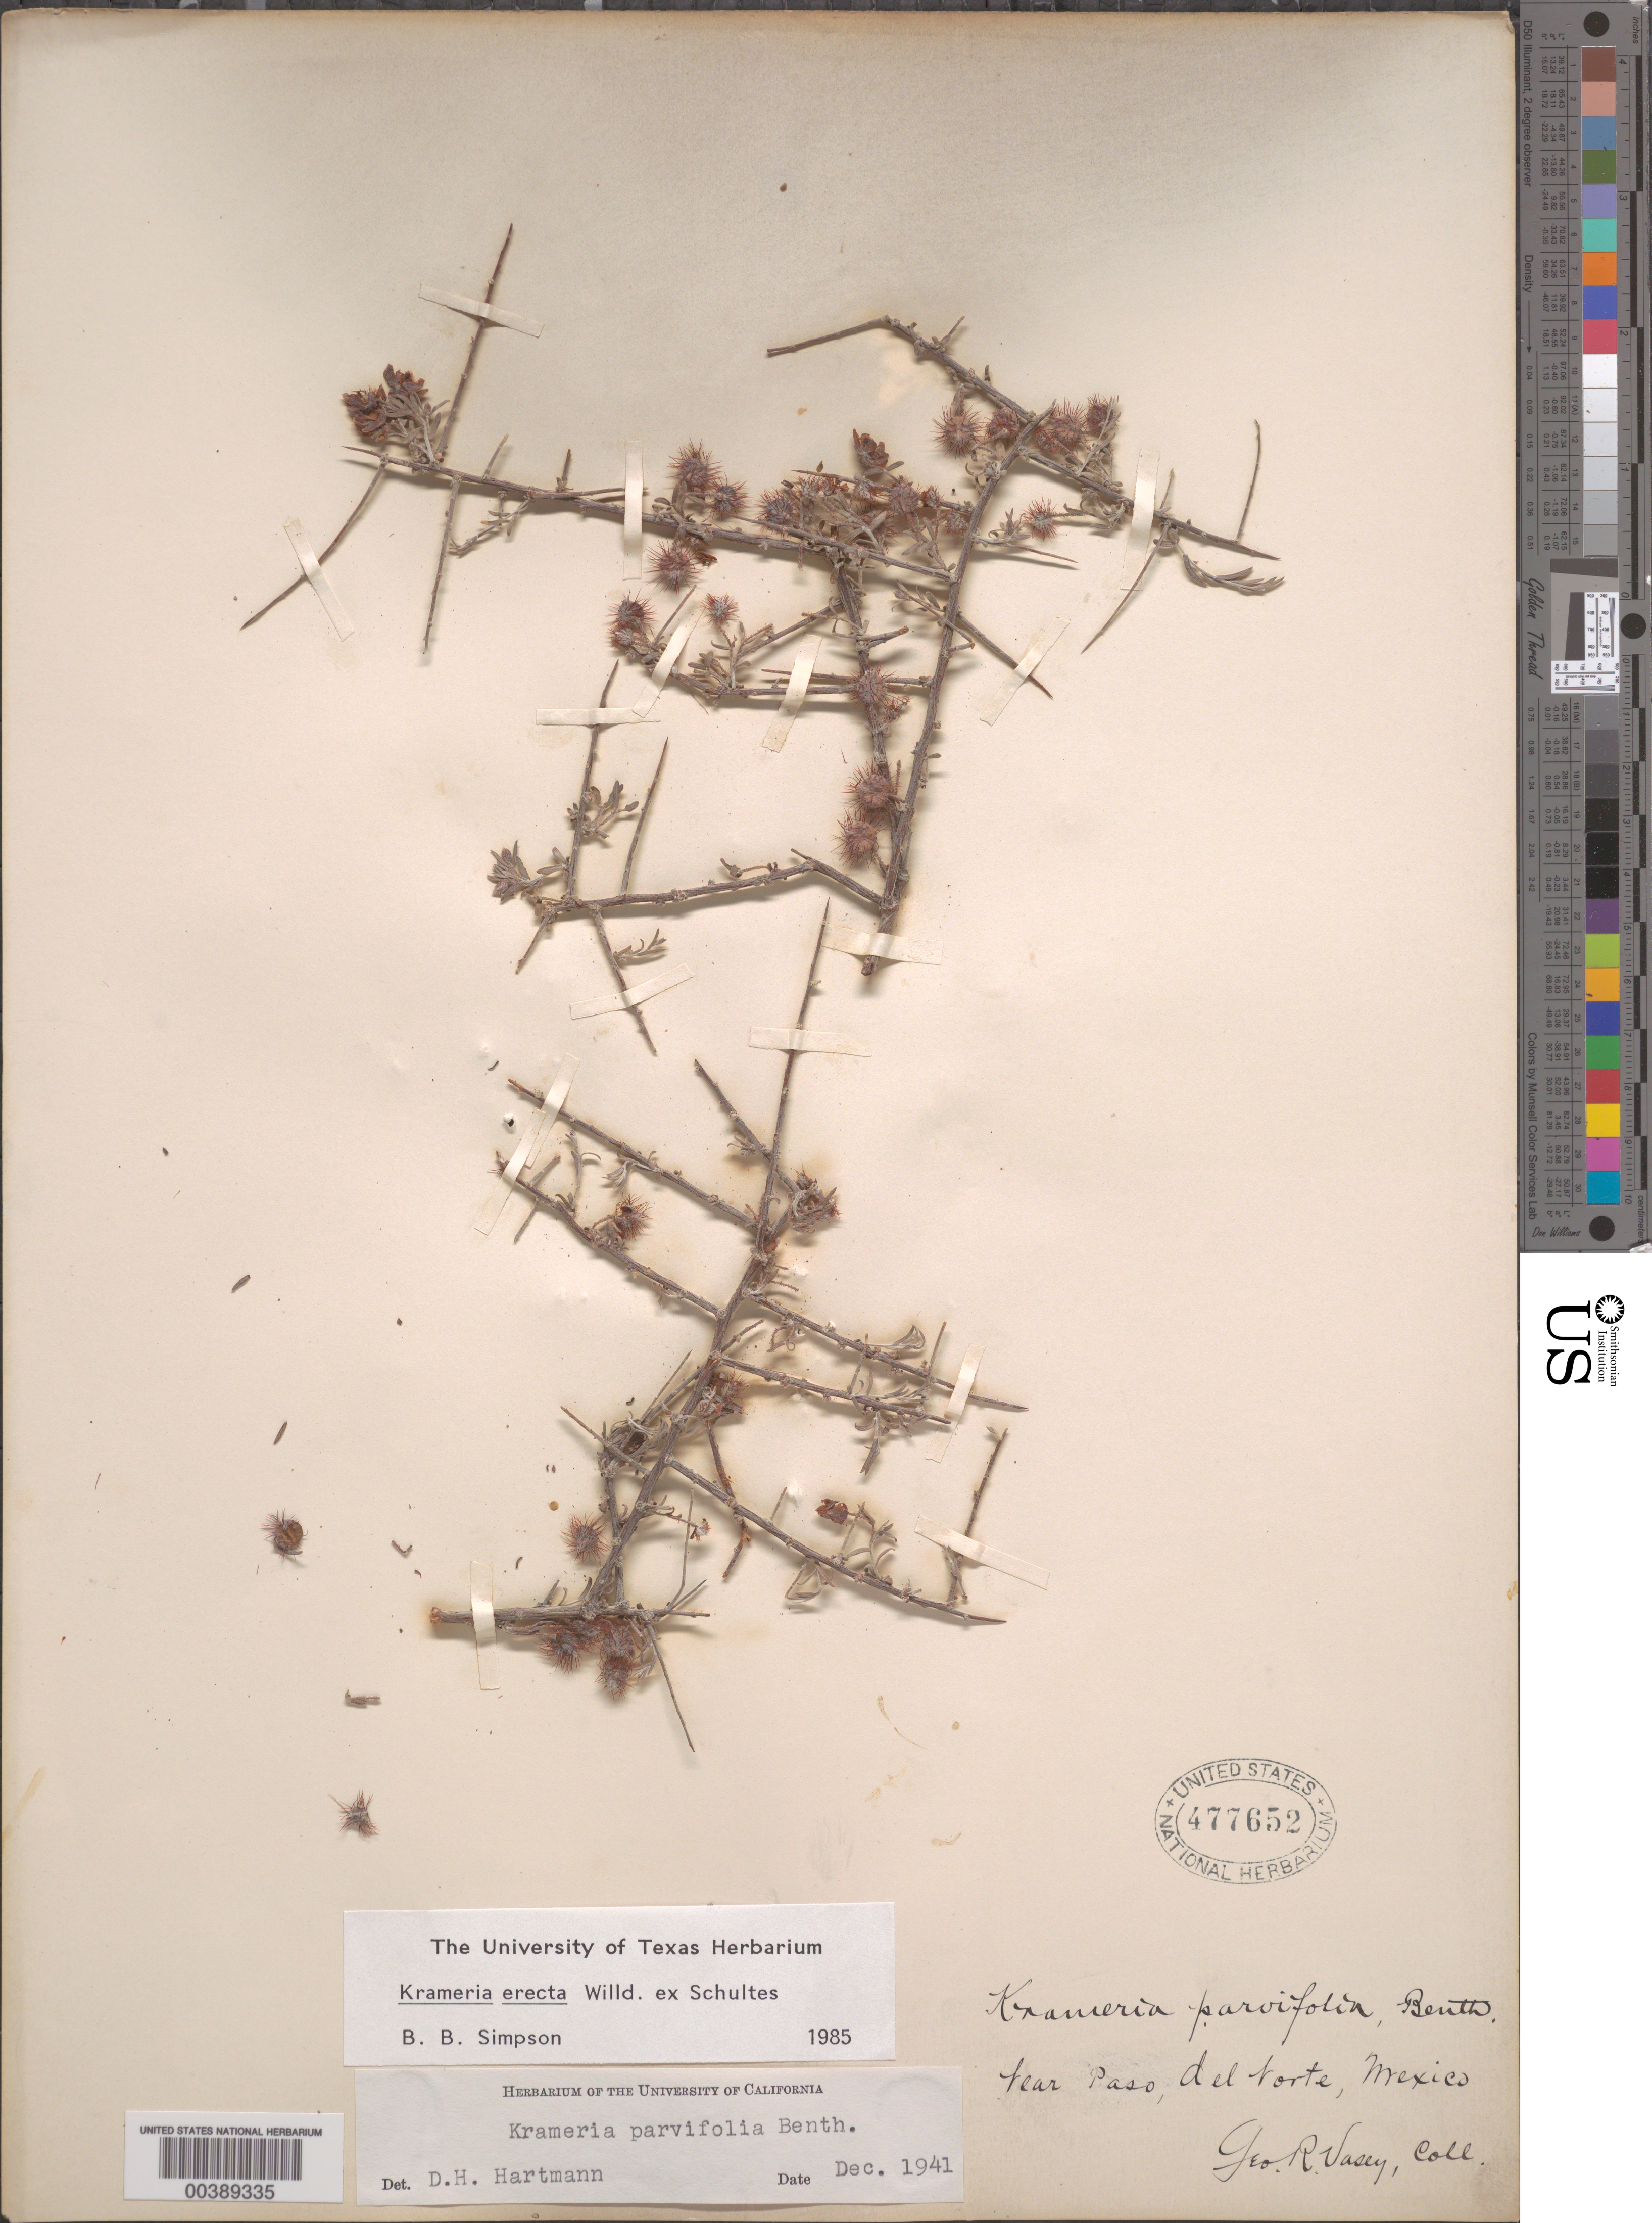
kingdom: Plantae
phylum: Tracheophyta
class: Magnoliopsida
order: Zygophyllales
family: Krameriaceae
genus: Krameria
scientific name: Krameria erecta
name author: Willd. ex Schult.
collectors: G. R. Vasey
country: Mexico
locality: Near paso, del norte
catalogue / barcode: US 477652